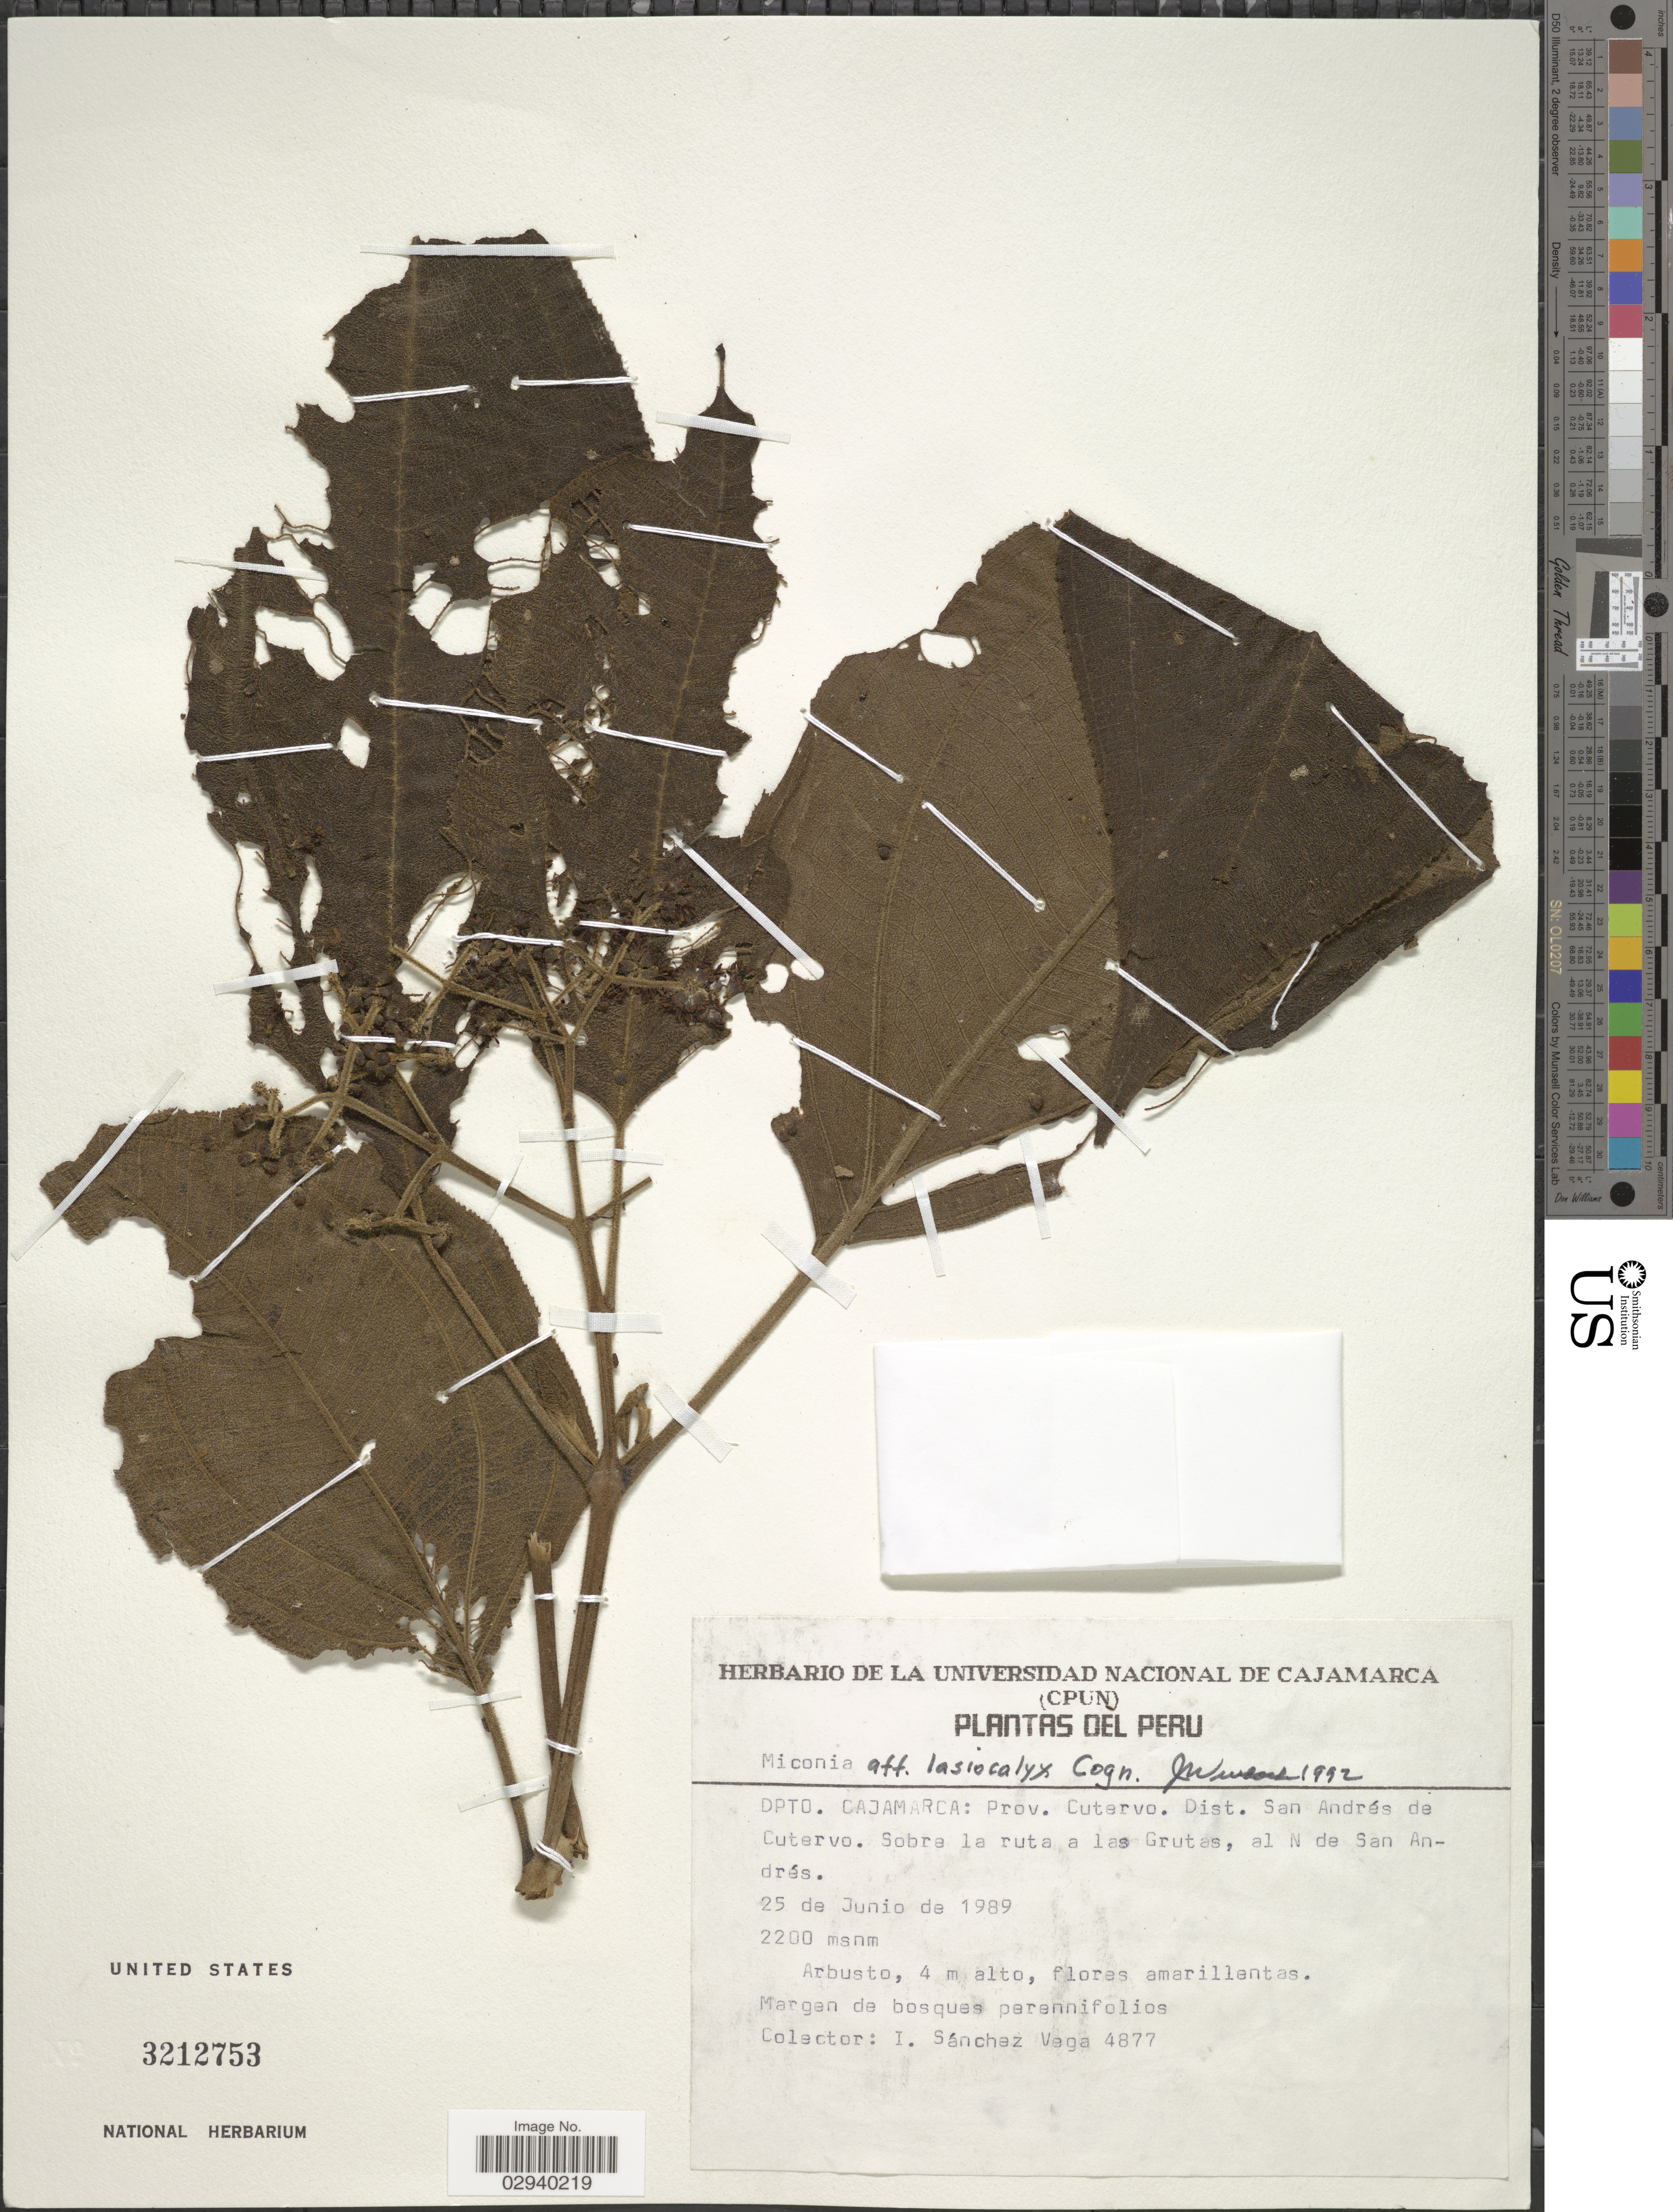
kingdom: Plantae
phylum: Tracheophyta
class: Magnoliopsida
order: Myrtales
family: Melastomataceae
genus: Miconia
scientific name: Miconia lasiocalyx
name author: Cogn.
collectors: I. Sánchez Vega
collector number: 4877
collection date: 1989-06-25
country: Peru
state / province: Cajamarca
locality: Dpto.: Cajamarca: Prov. Cutervo. Dist. San Andrés de Cutervo. Sobre la ruta a las Grutas, al N de San Andrés.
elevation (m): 2200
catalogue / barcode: US 3212753